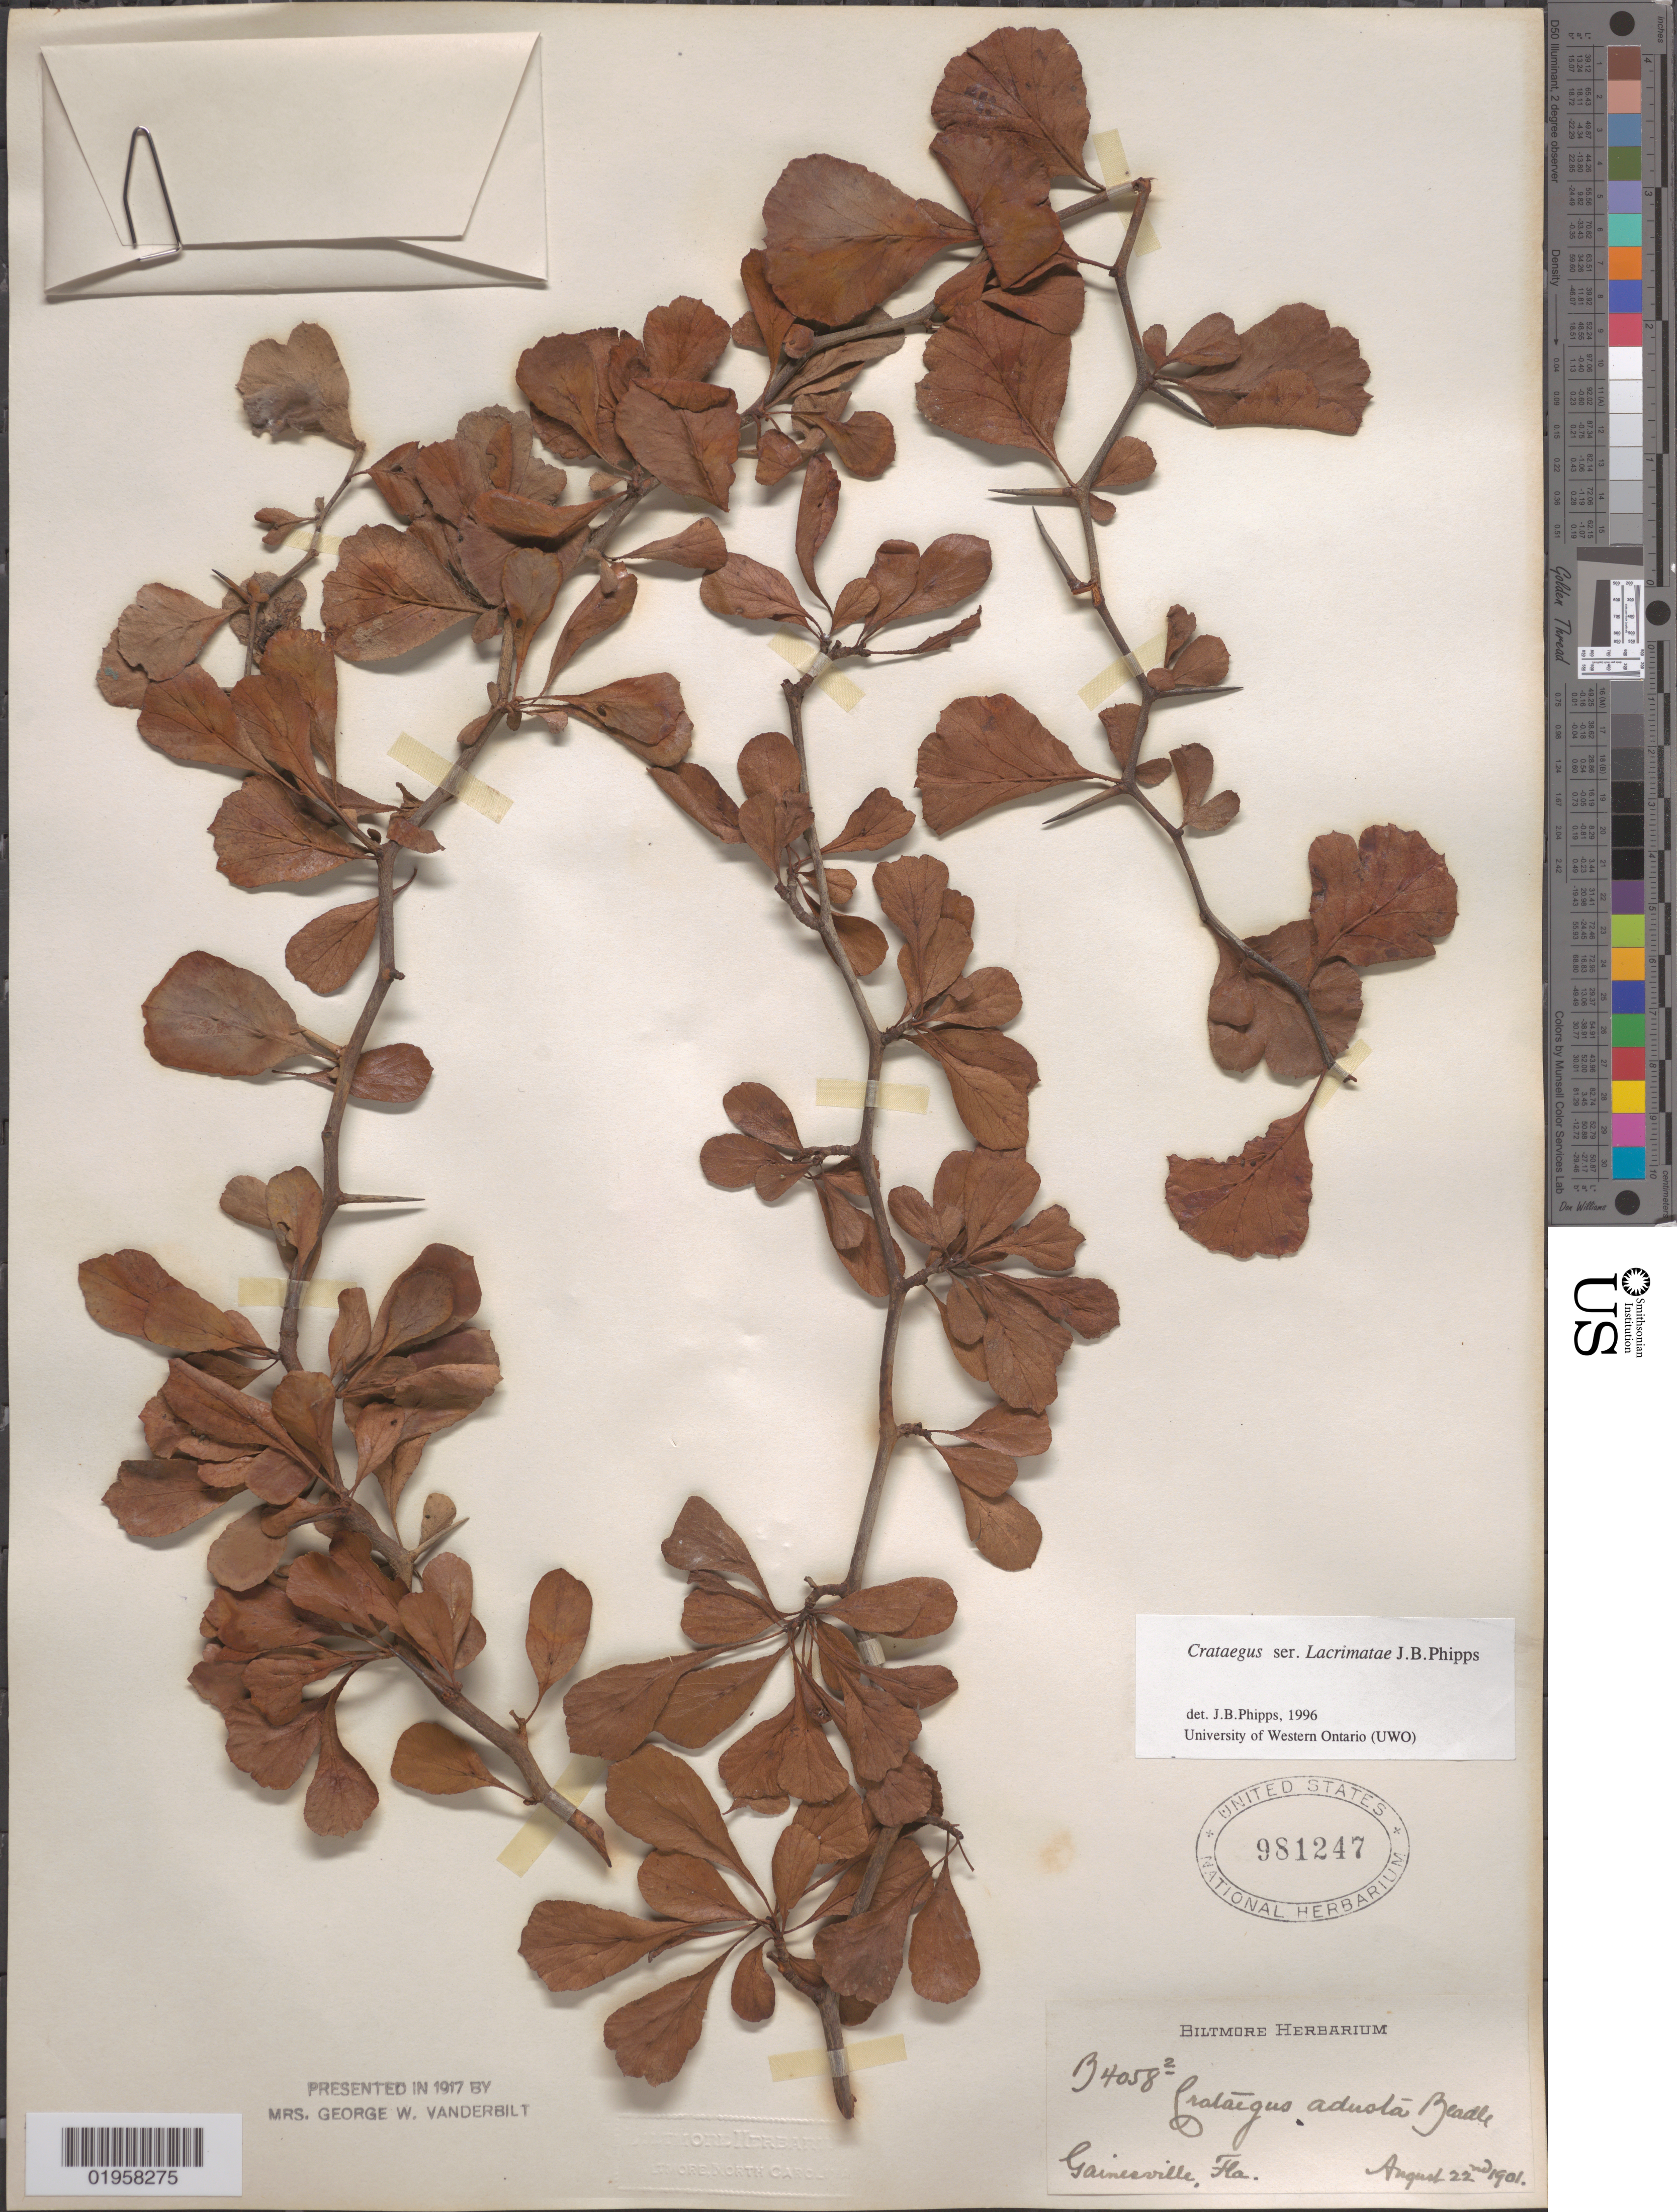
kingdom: Plantae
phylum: Tracheophyta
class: Magnoliopsida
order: Rosales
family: Rosaceae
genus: Crataegus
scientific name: Crataegus adusta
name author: Beadle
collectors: ex herb. Biltmore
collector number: B4058/2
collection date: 1901-08-22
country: United States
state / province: Florida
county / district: Alachua County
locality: Gainesville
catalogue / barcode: US 981247